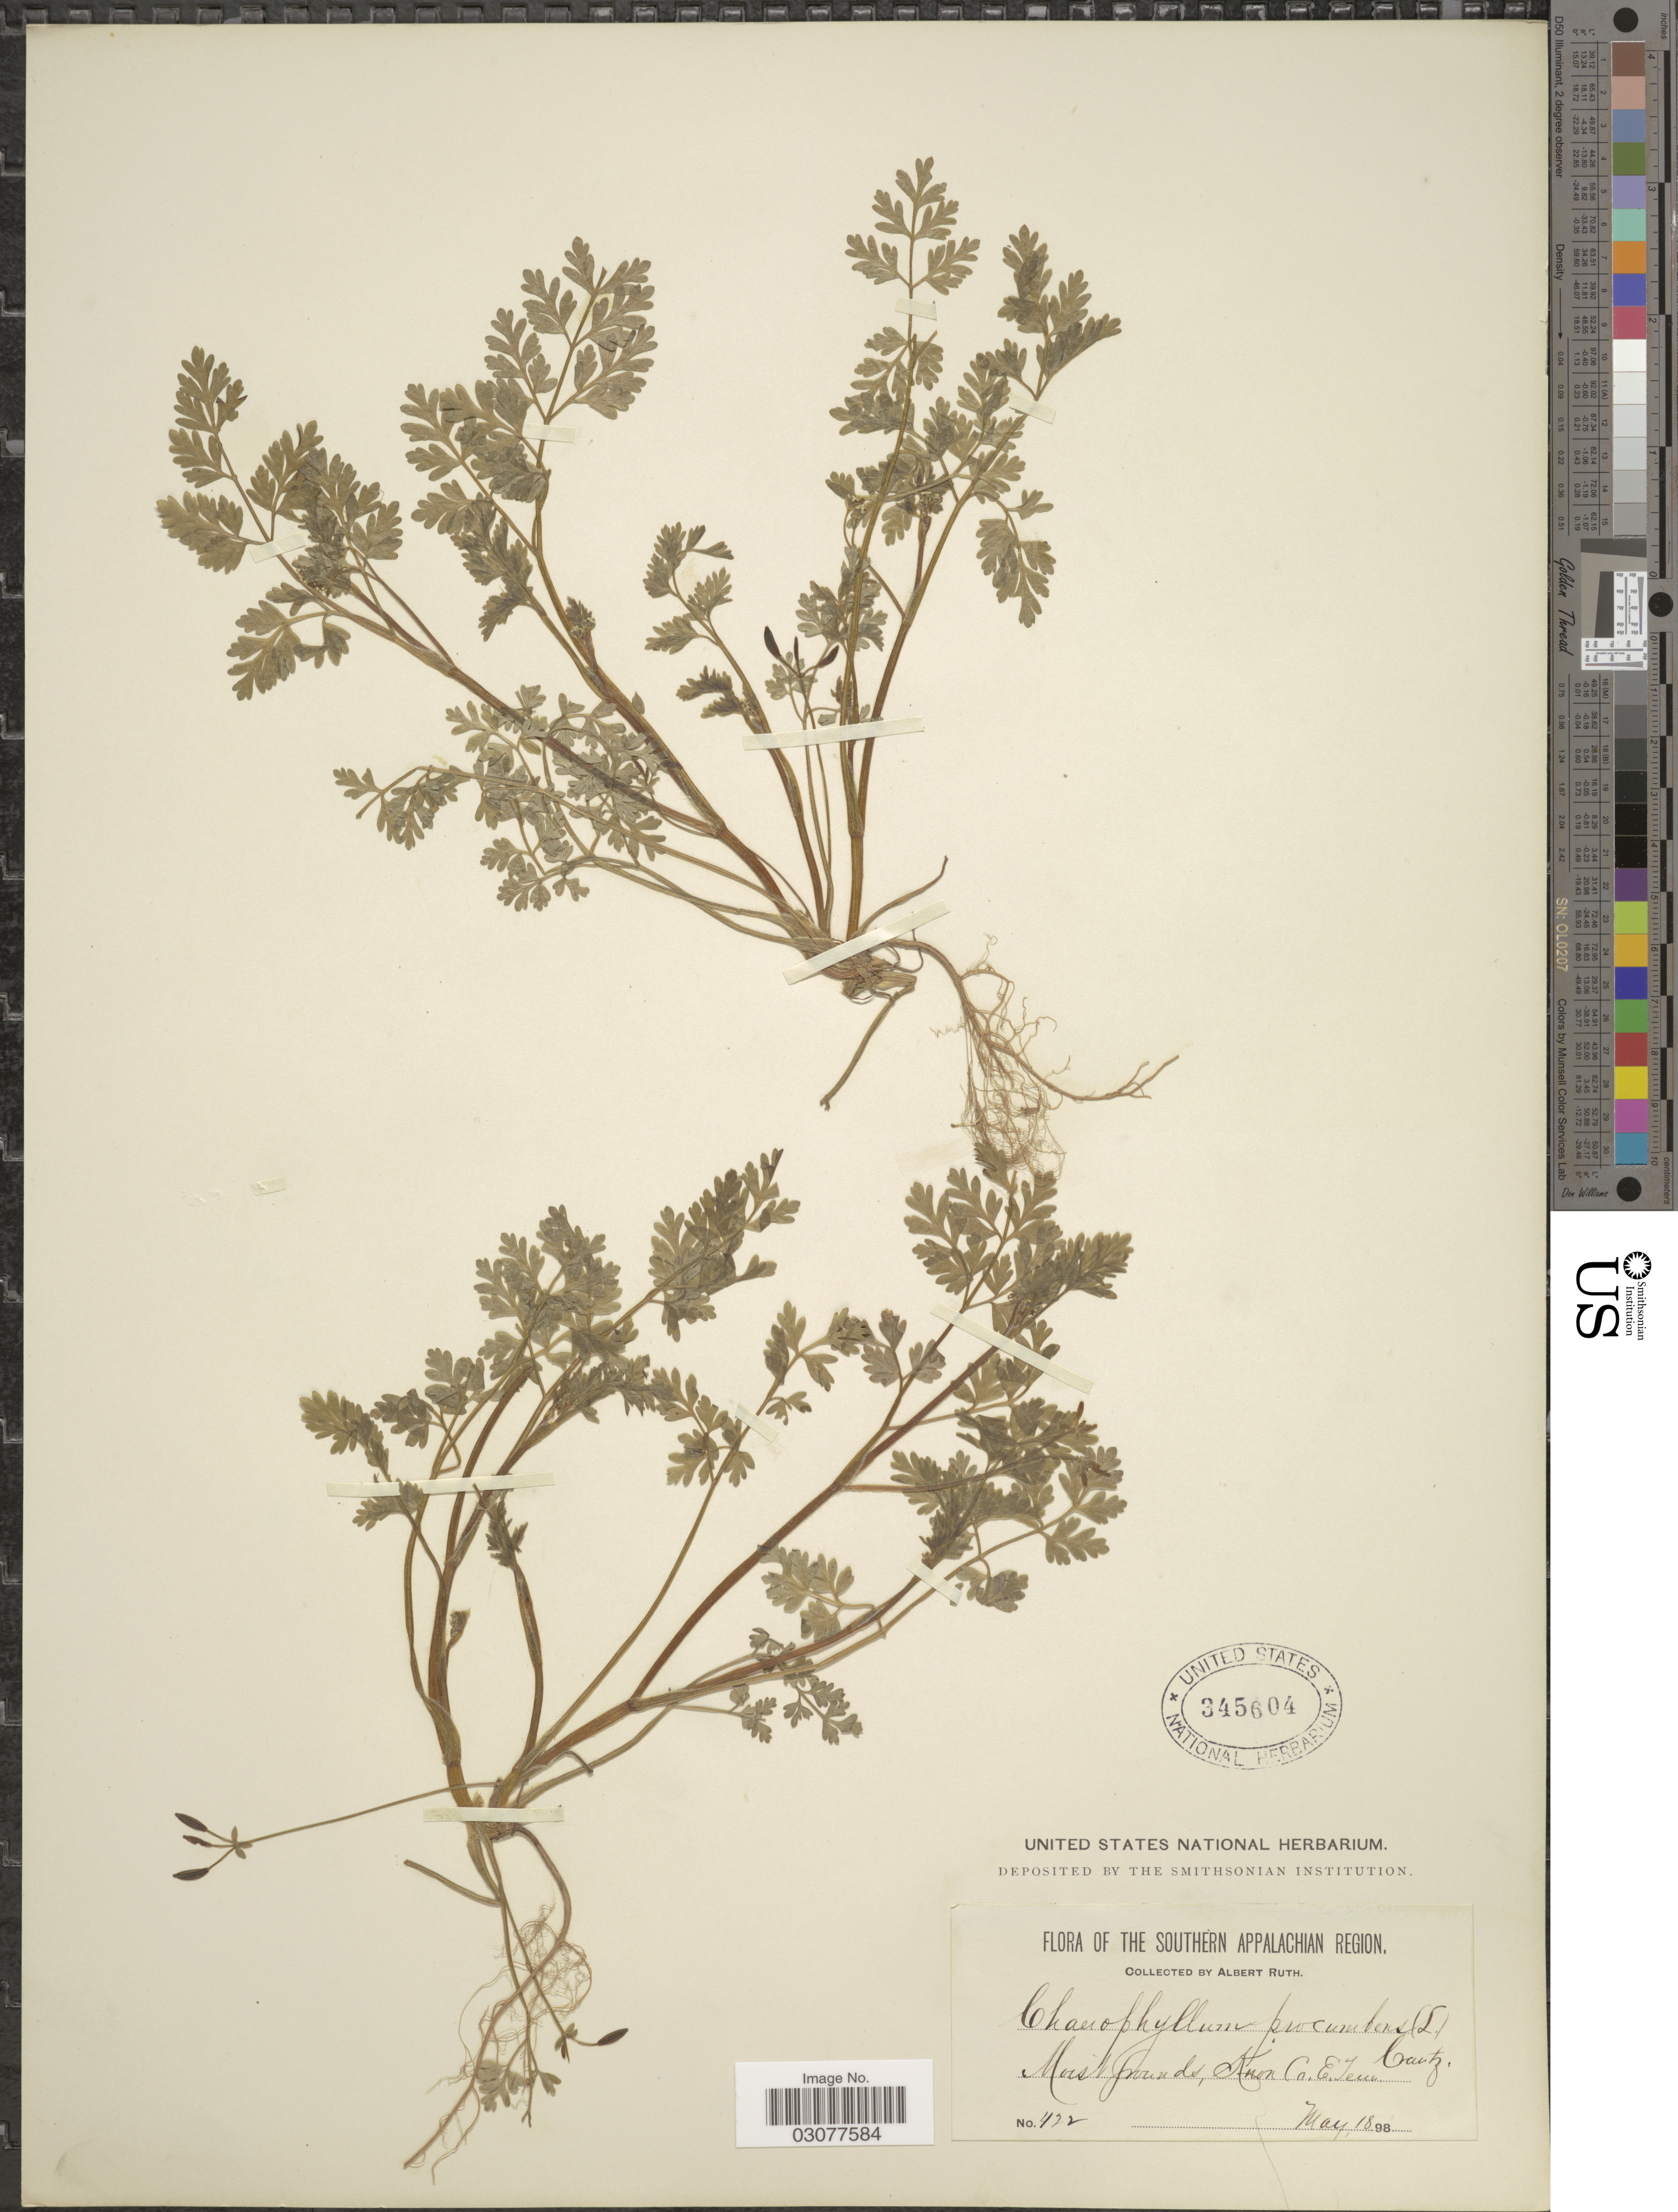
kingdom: Plantae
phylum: Tracheophyta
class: Magnoliopsida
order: Apiales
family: Apiaceae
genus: Chaerophyllum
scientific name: Chaerophyllum procumbens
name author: (L.) Crantz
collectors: A. Ruth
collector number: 422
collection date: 1898-05-18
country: United States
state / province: Tennessee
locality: The Southern Appalachian Region. Moist grounds, Knox Co. E. Tenn.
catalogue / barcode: US 345604